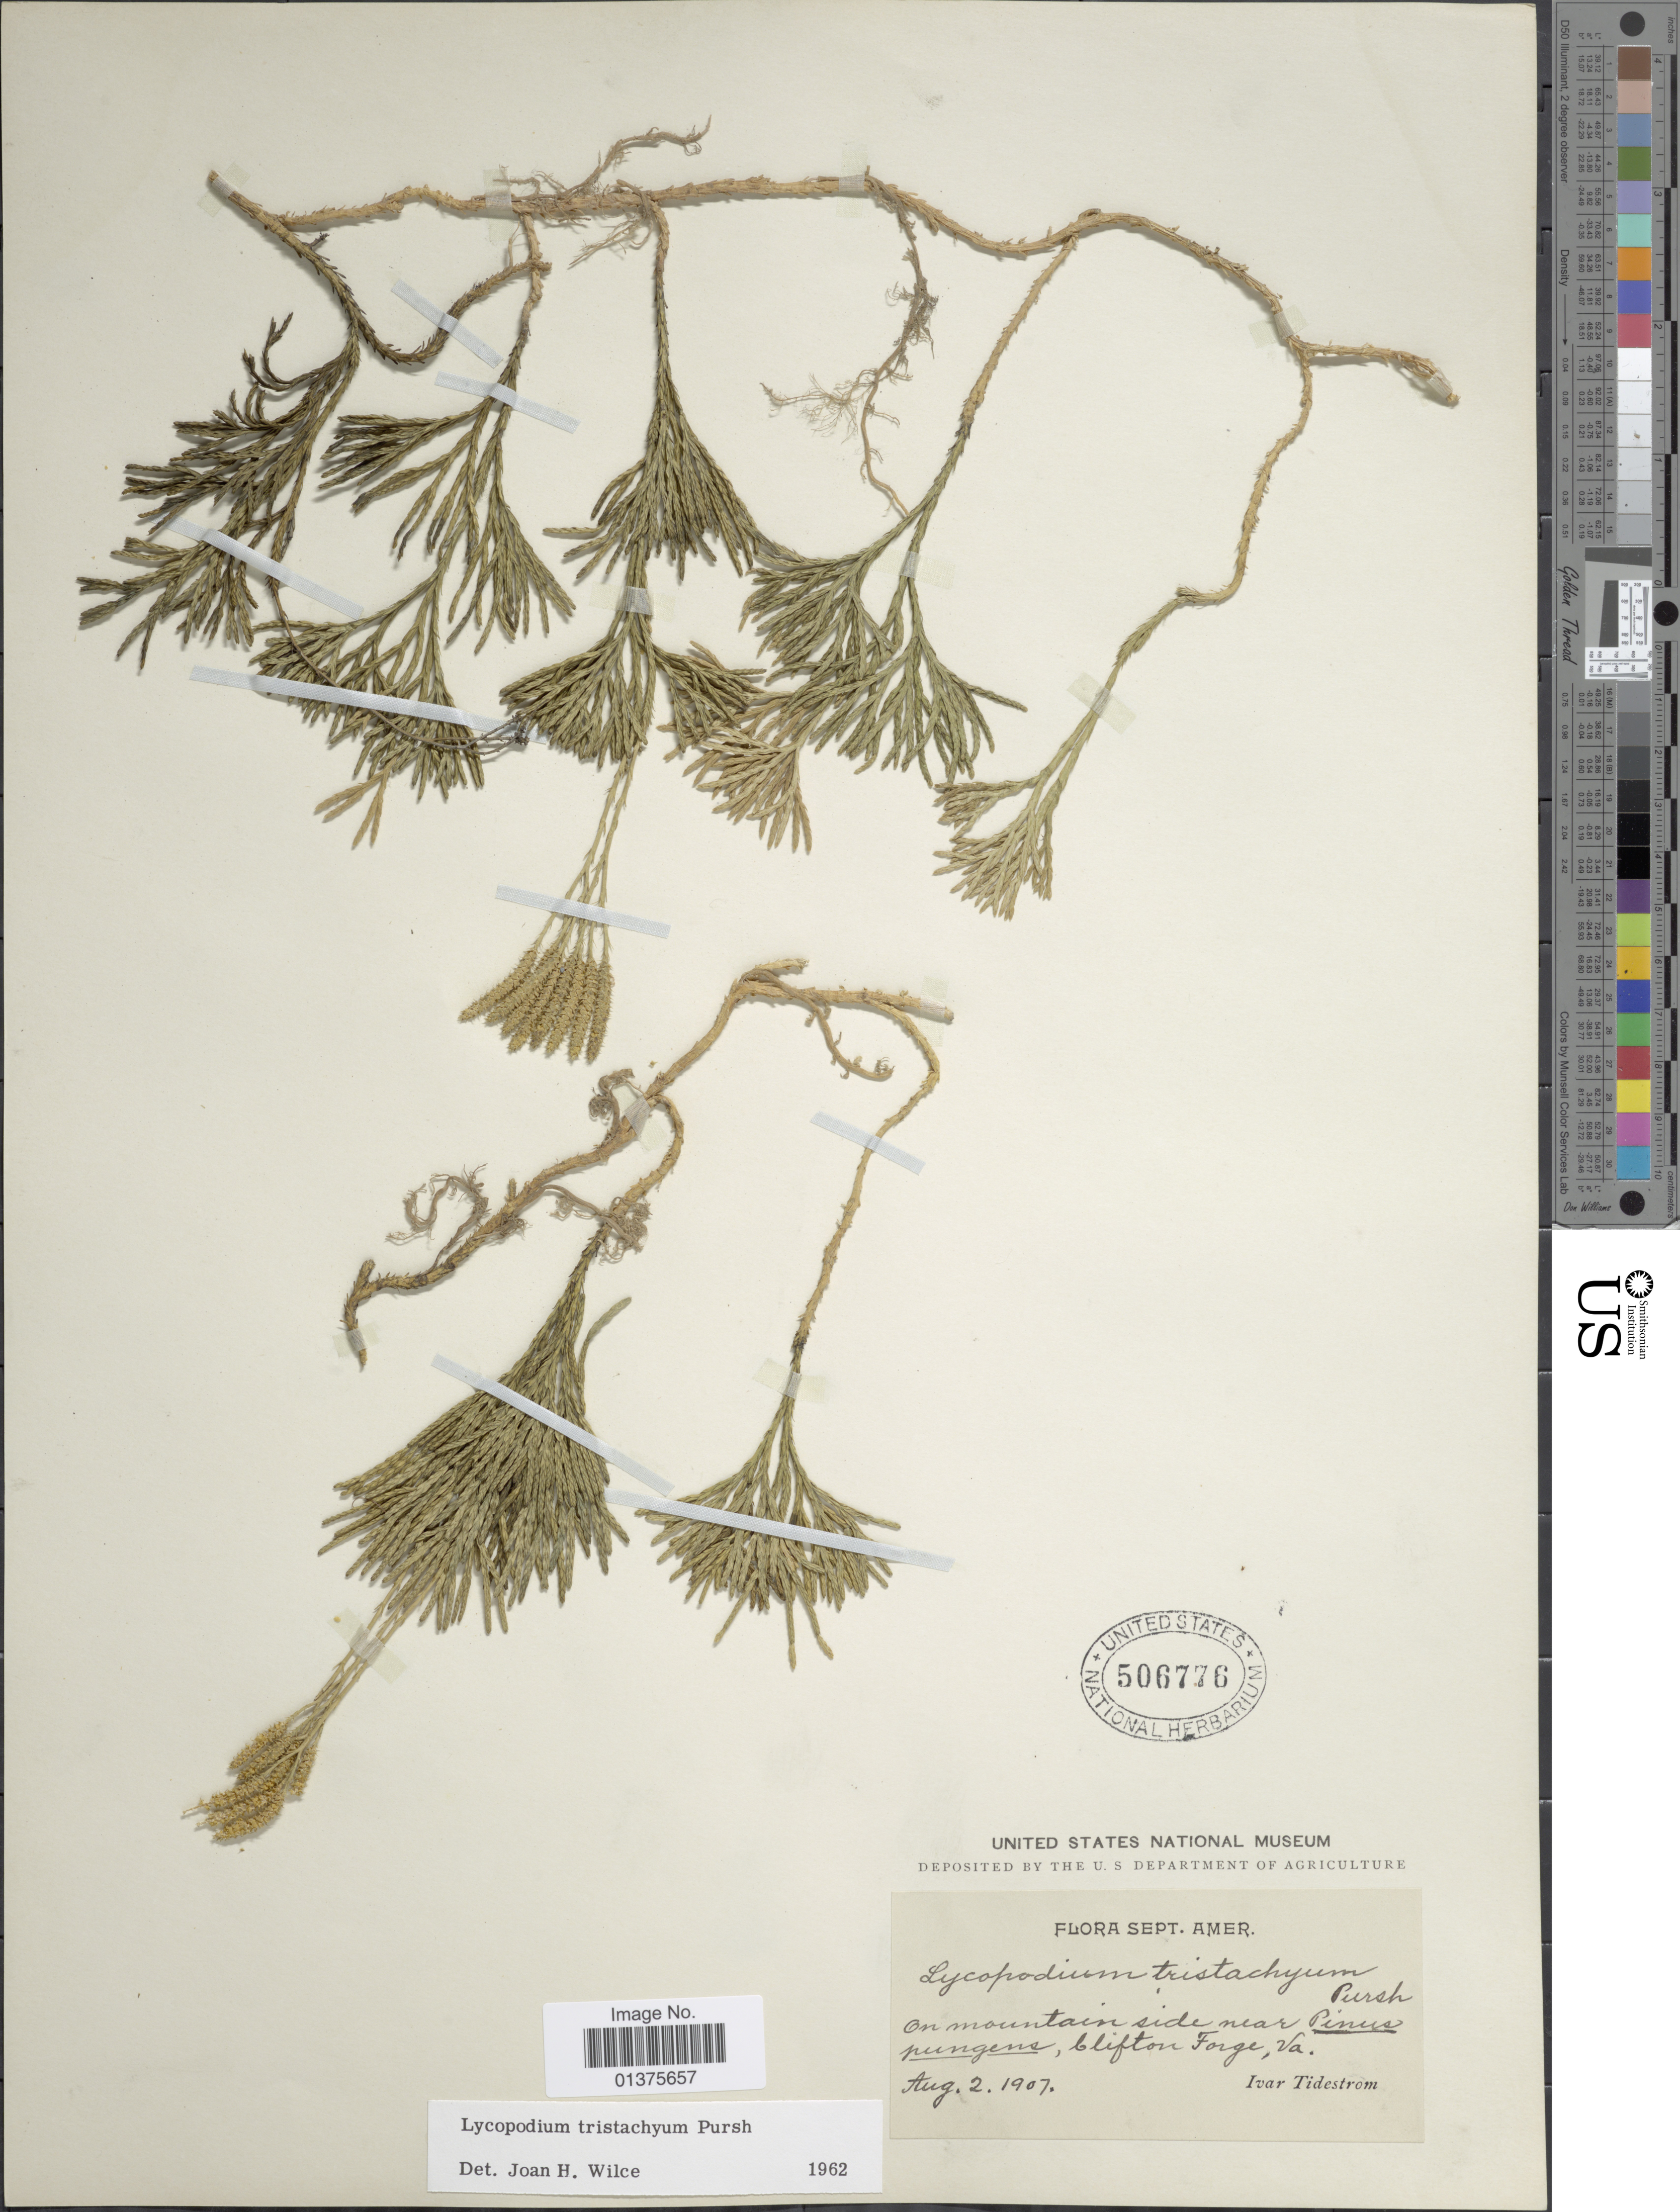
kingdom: Plantae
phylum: Tracheophyta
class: Lycopodiopsida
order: Lycopodiales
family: Lycopodiaceae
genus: Diphasiastrum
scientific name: Diphasiastrum tristachyum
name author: (Pursh) Holub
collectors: I. F. Tidestrom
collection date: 1907-08-02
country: United States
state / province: Virginia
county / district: Alleghany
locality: Sept. Amer., Clifton Forge, Va.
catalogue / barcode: US 506776